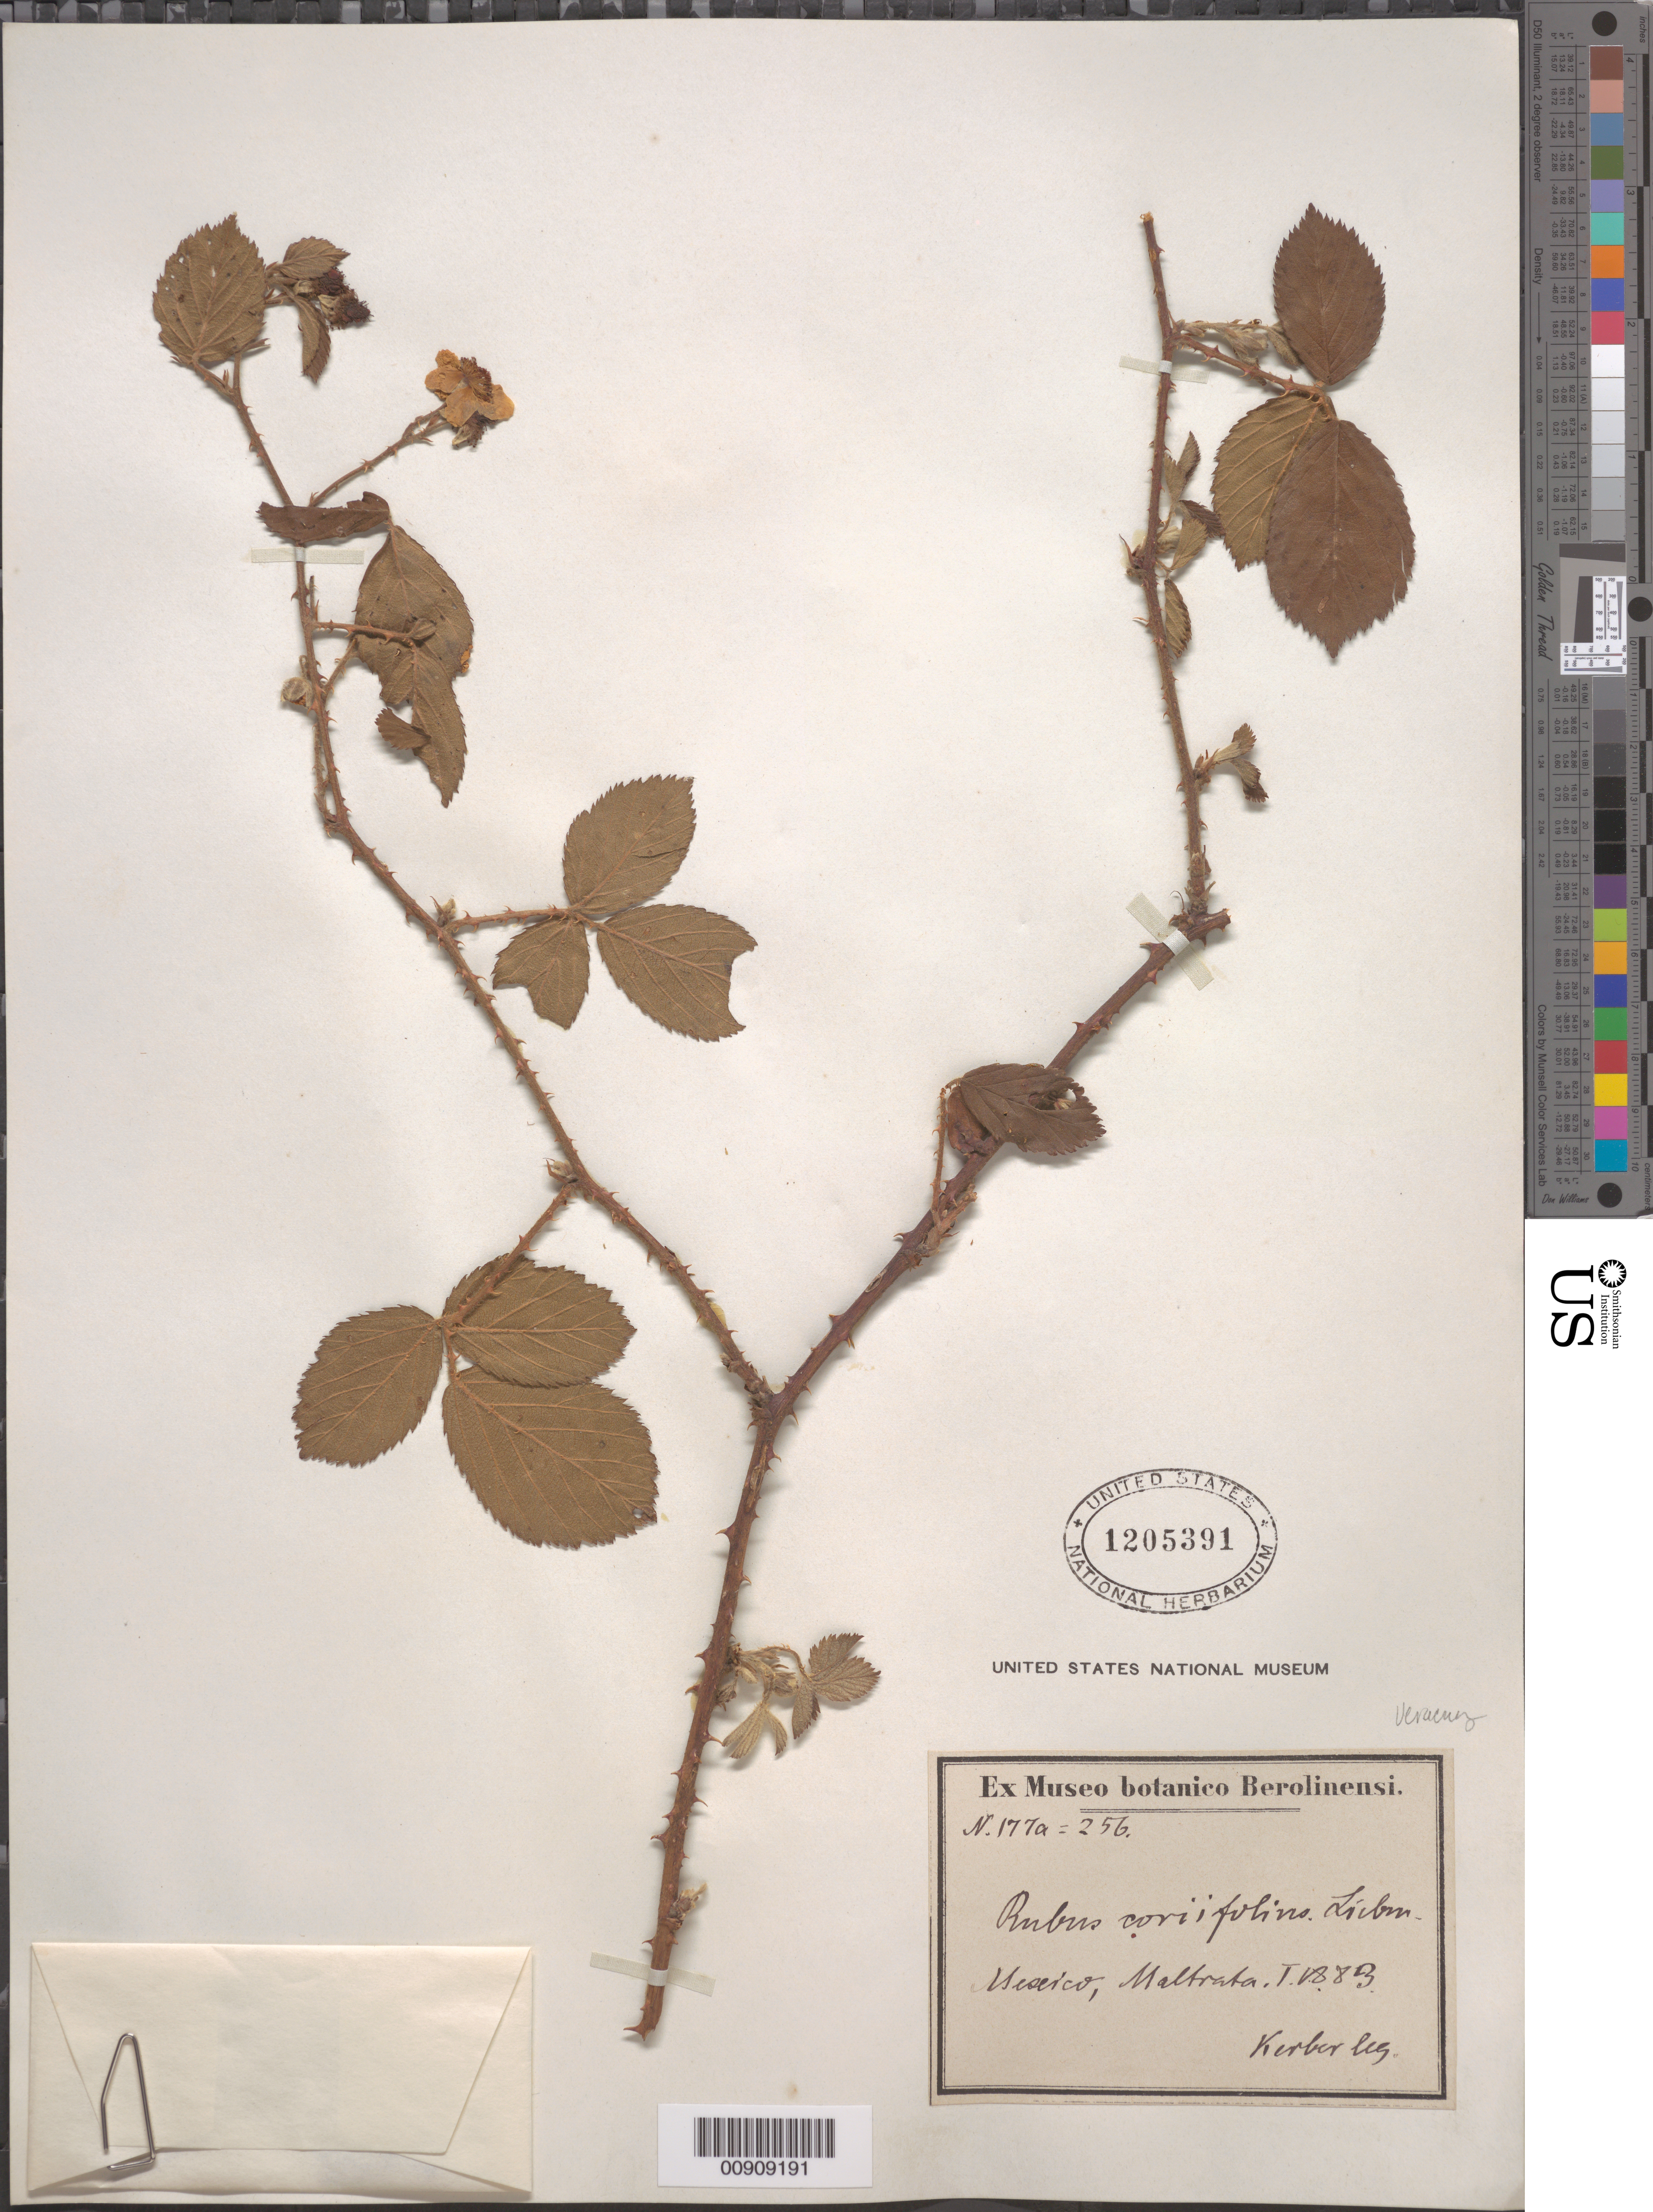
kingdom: Plantae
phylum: Tracheophyta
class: Magnoliopsida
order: Rosales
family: Rosaceae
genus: Rubus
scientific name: Rubus coriifolius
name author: Liebm.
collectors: -. Kerber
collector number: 177 a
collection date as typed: Jan 1883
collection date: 1883-01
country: Mexico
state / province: Veracruz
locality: Maltrata.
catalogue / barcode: US 1205391